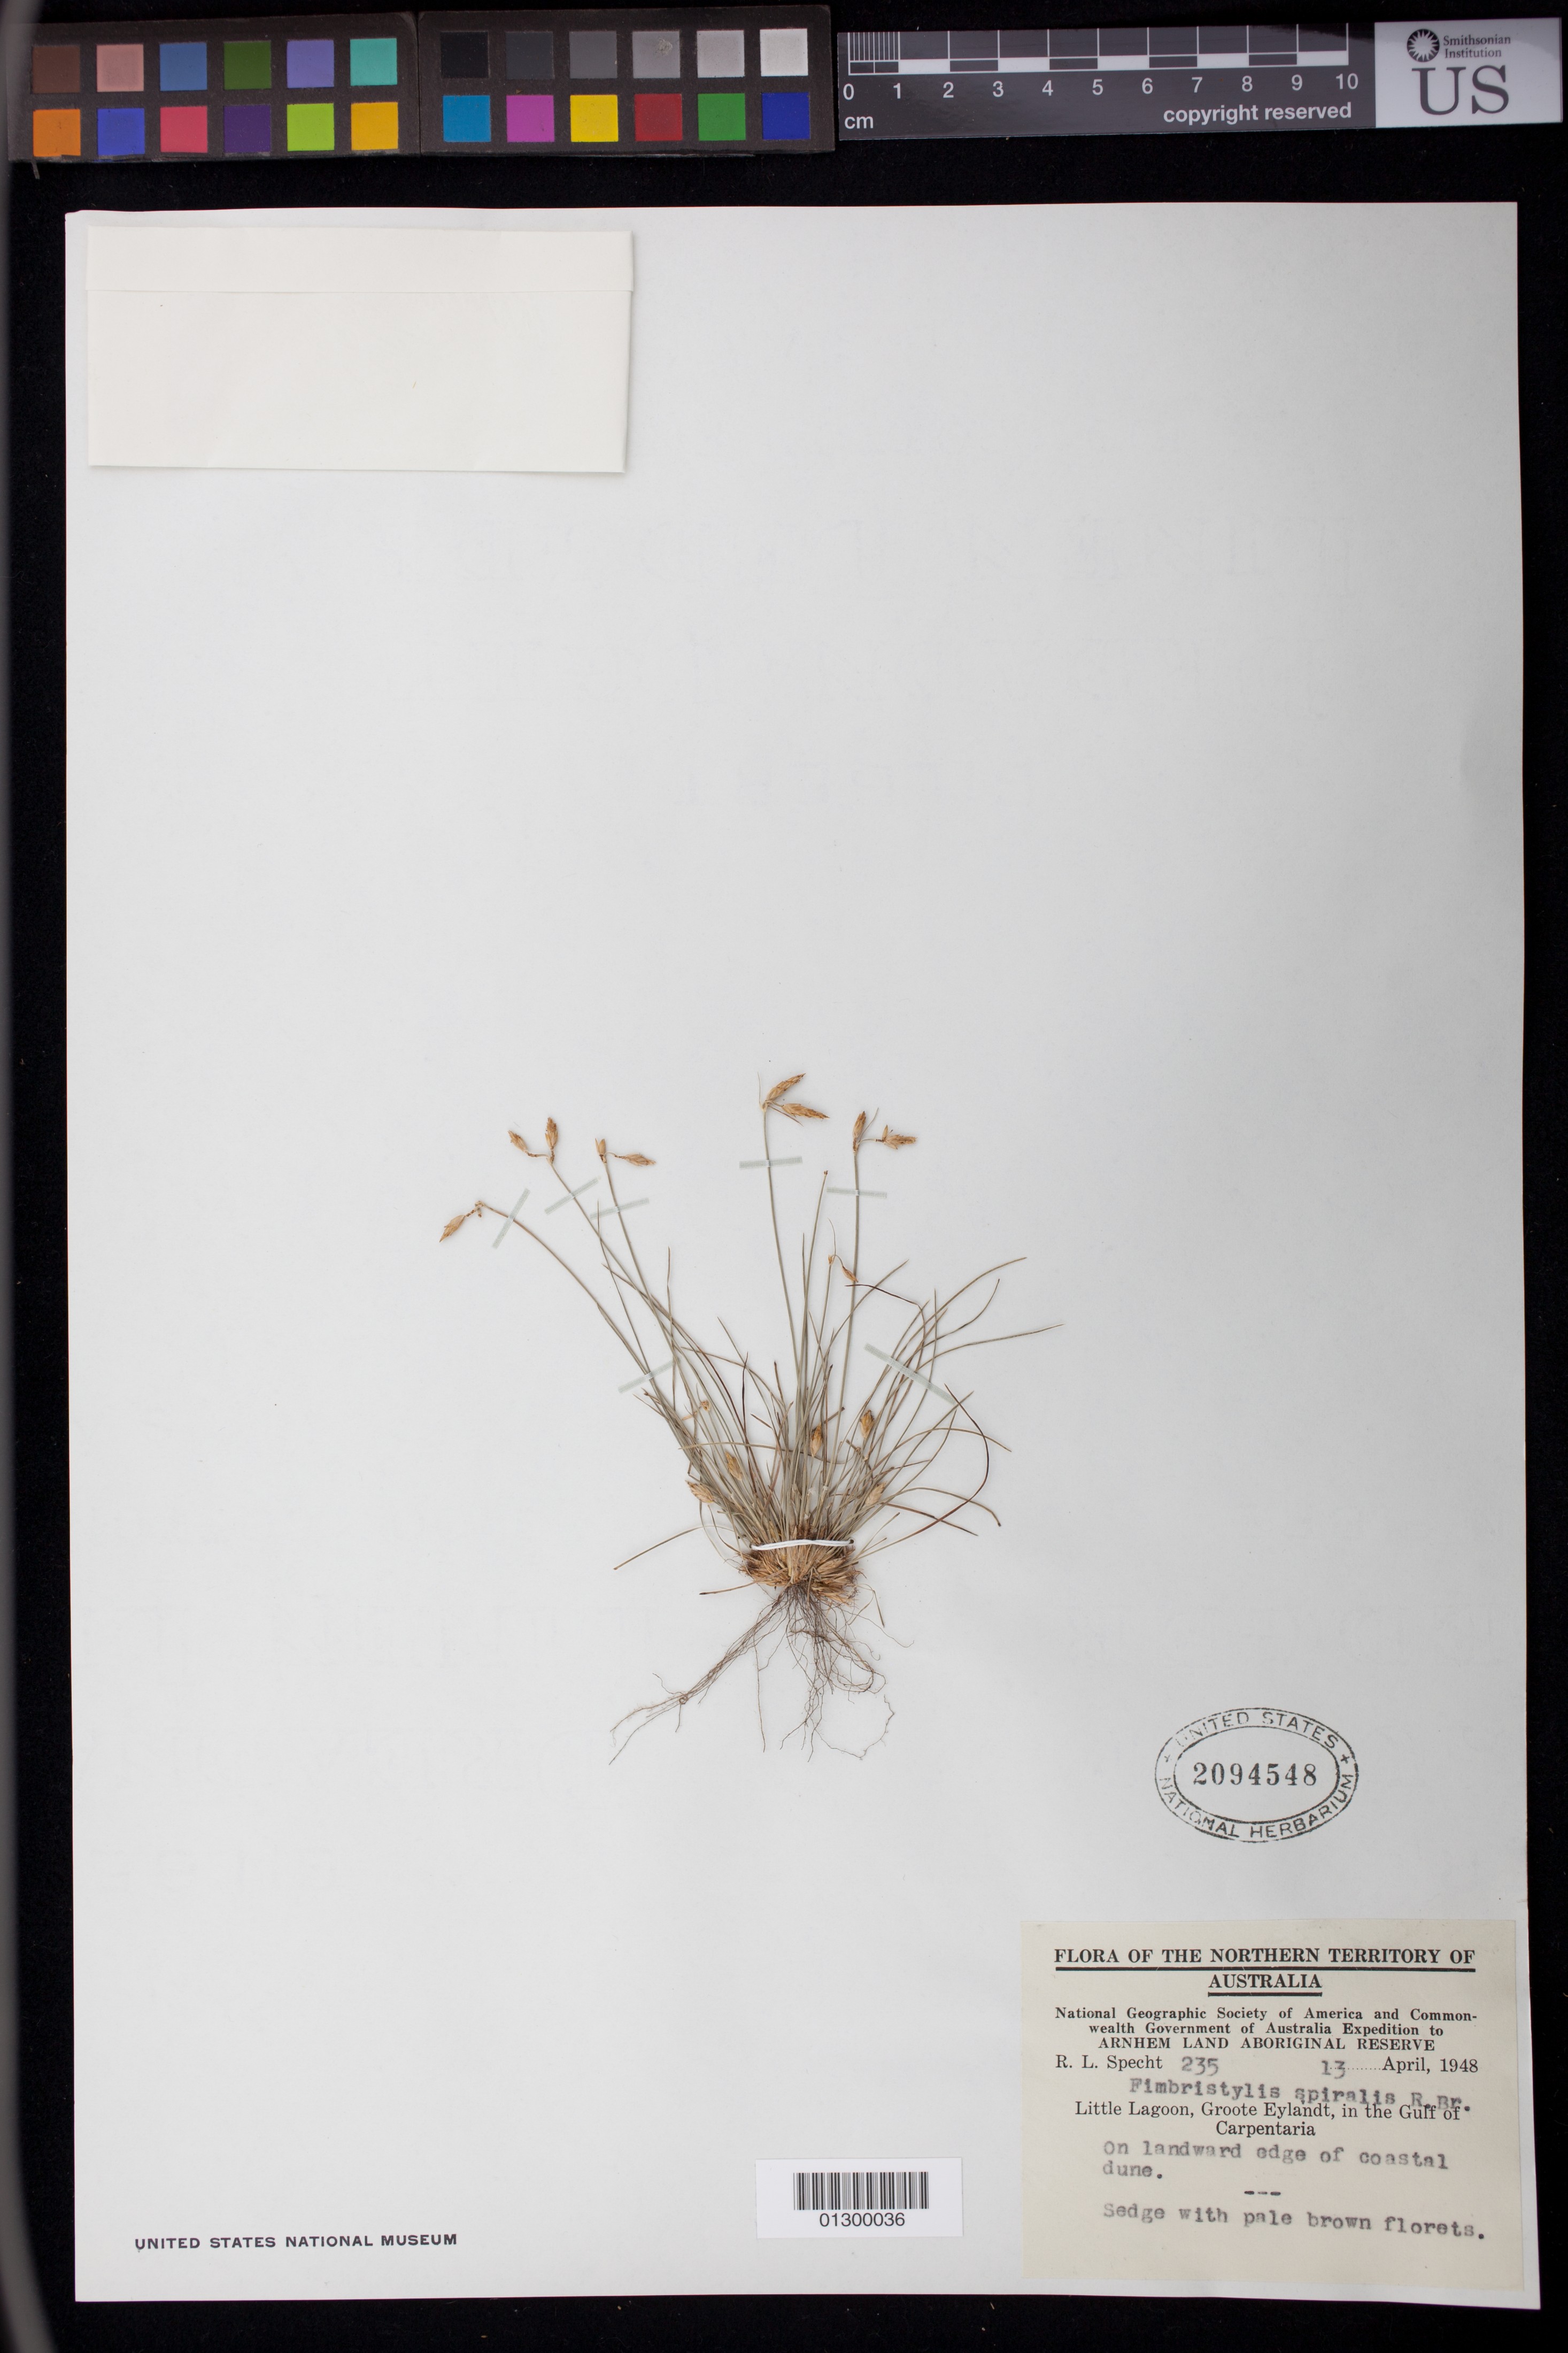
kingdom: Plantae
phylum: Tracheophyta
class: Liliopsida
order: Poales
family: Cyperaceae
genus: Fimbristylis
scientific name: Fimbristylis spiralis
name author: R. Br.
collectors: R. L. Specht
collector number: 235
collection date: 1948-04-13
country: Australia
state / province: Northern Territory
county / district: East Arnhem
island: Groote Eylandt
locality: Little Lagoon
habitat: On landward edge of coastal dune.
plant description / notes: Sedge with pale brown florets.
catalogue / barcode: US 2094548